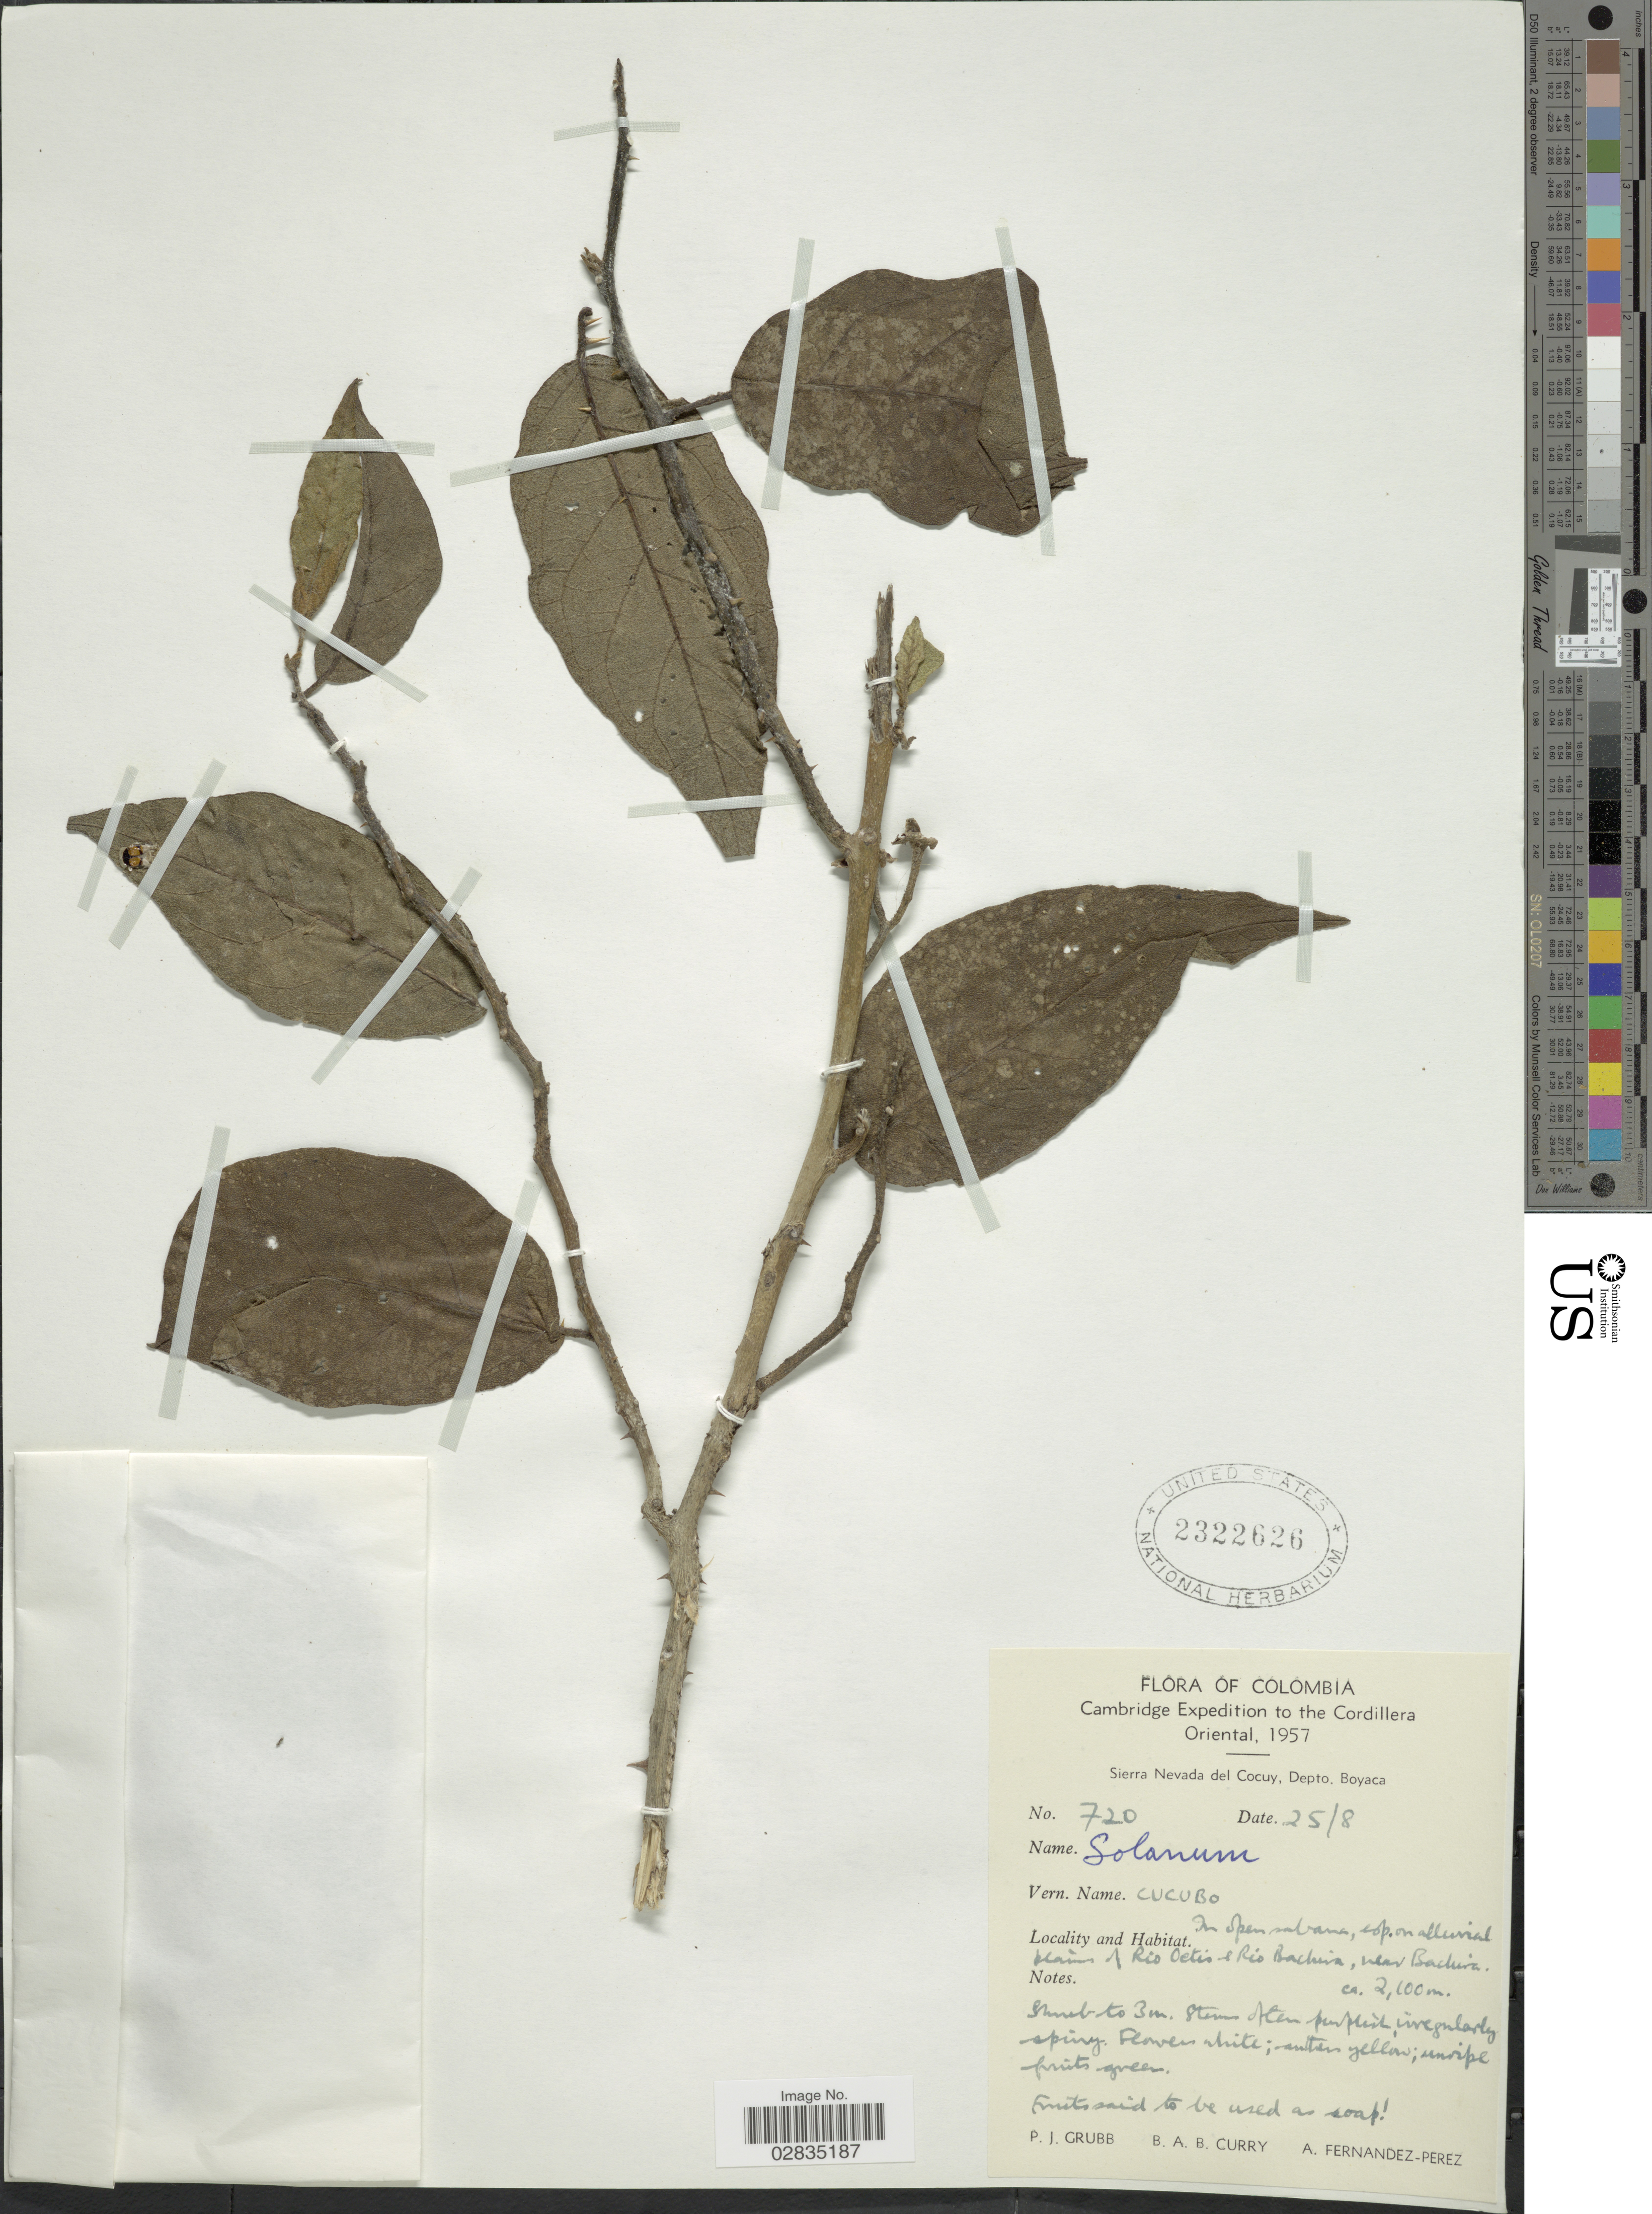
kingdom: Plantae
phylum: Tracheophyta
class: Magnoliopsida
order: Solanales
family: Solanaceae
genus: Solanum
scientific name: Solanum sp.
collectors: P. J. Grubb, B. A. B. Curry & A. Fernández-Pérez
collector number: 720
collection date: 1957-08-25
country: Colombia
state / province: Boyacá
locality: Cordillera Oriental, Sierra Nevada del Cocuy, Depto. Boyaca, on alluvial plains of Rio Oetis [interpreted] & Rio Bachira, near Bachira.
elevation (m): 2100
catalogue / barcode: US 2322626